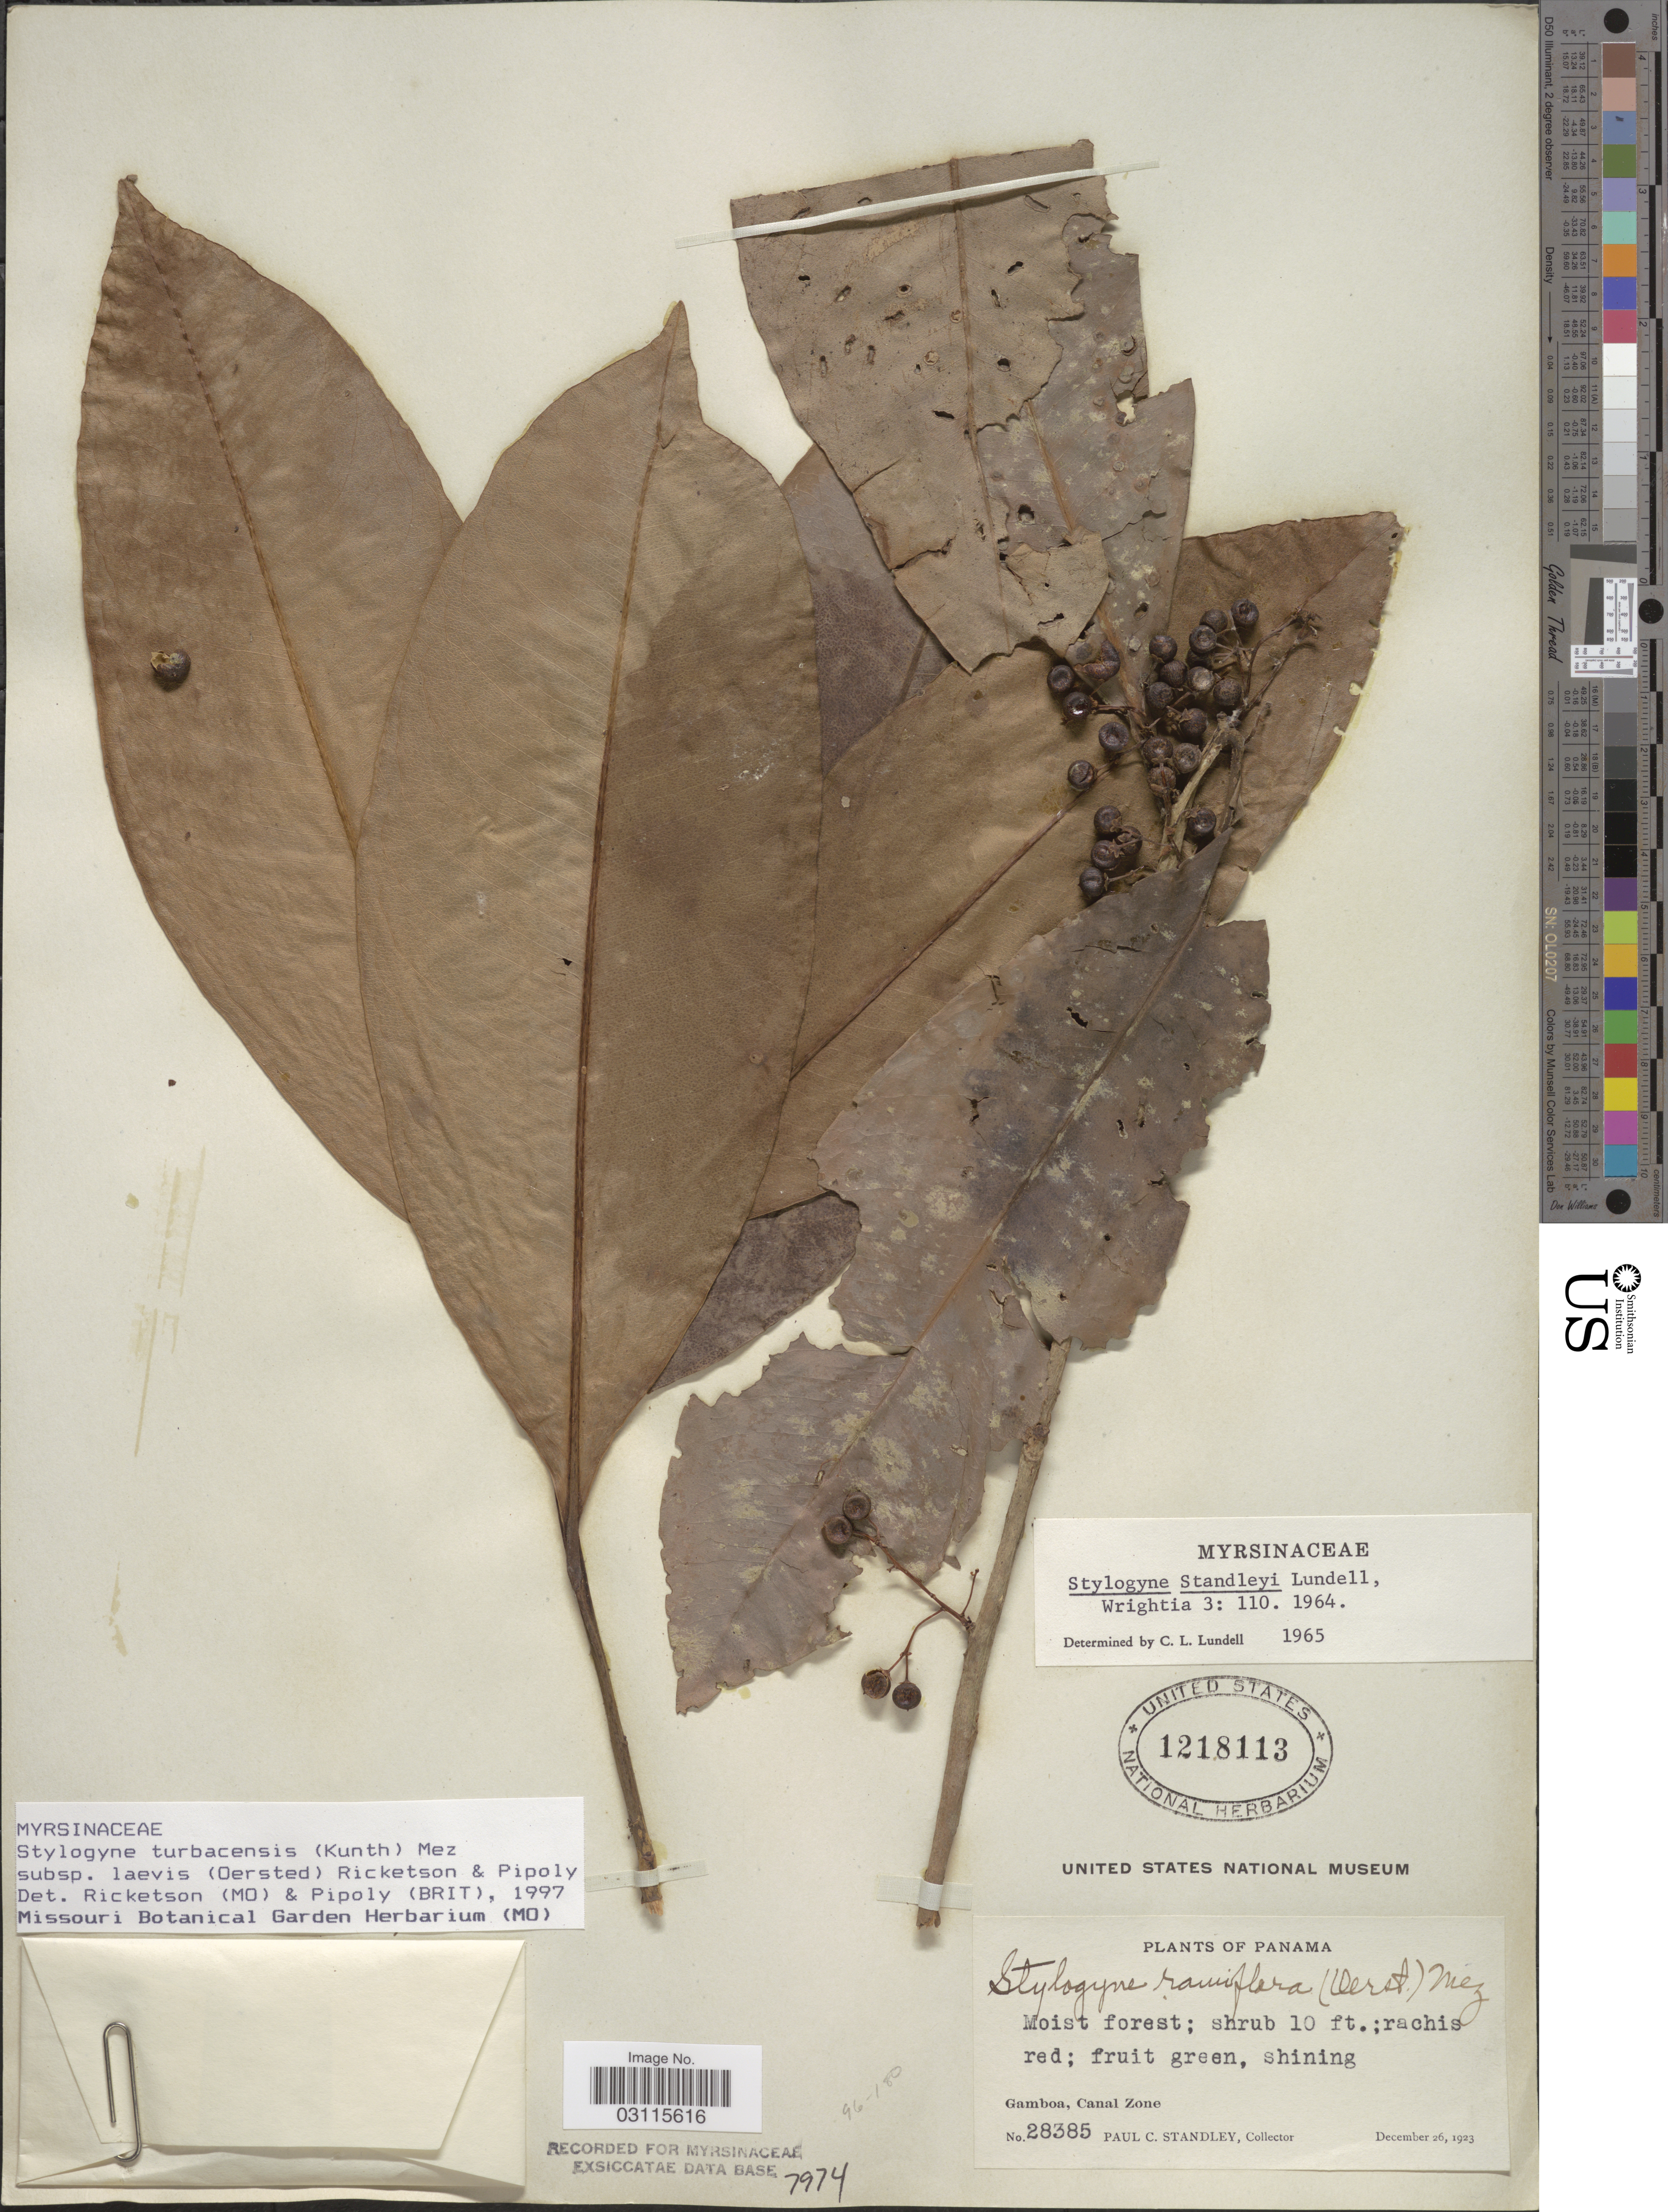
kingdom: Plantae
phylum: Tracheophyta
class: Magnoliopsida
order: Ericales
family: Primulaceae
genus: Stylogyne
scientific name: Stylogyne turbacensis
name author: (Kunth) Mez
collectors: P. C. Standley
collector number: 28385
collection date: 1923-12-26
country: Panama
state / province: Colón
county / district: Canal Zone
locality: Gamboa, Canal Zone.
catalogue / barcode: US 1218113